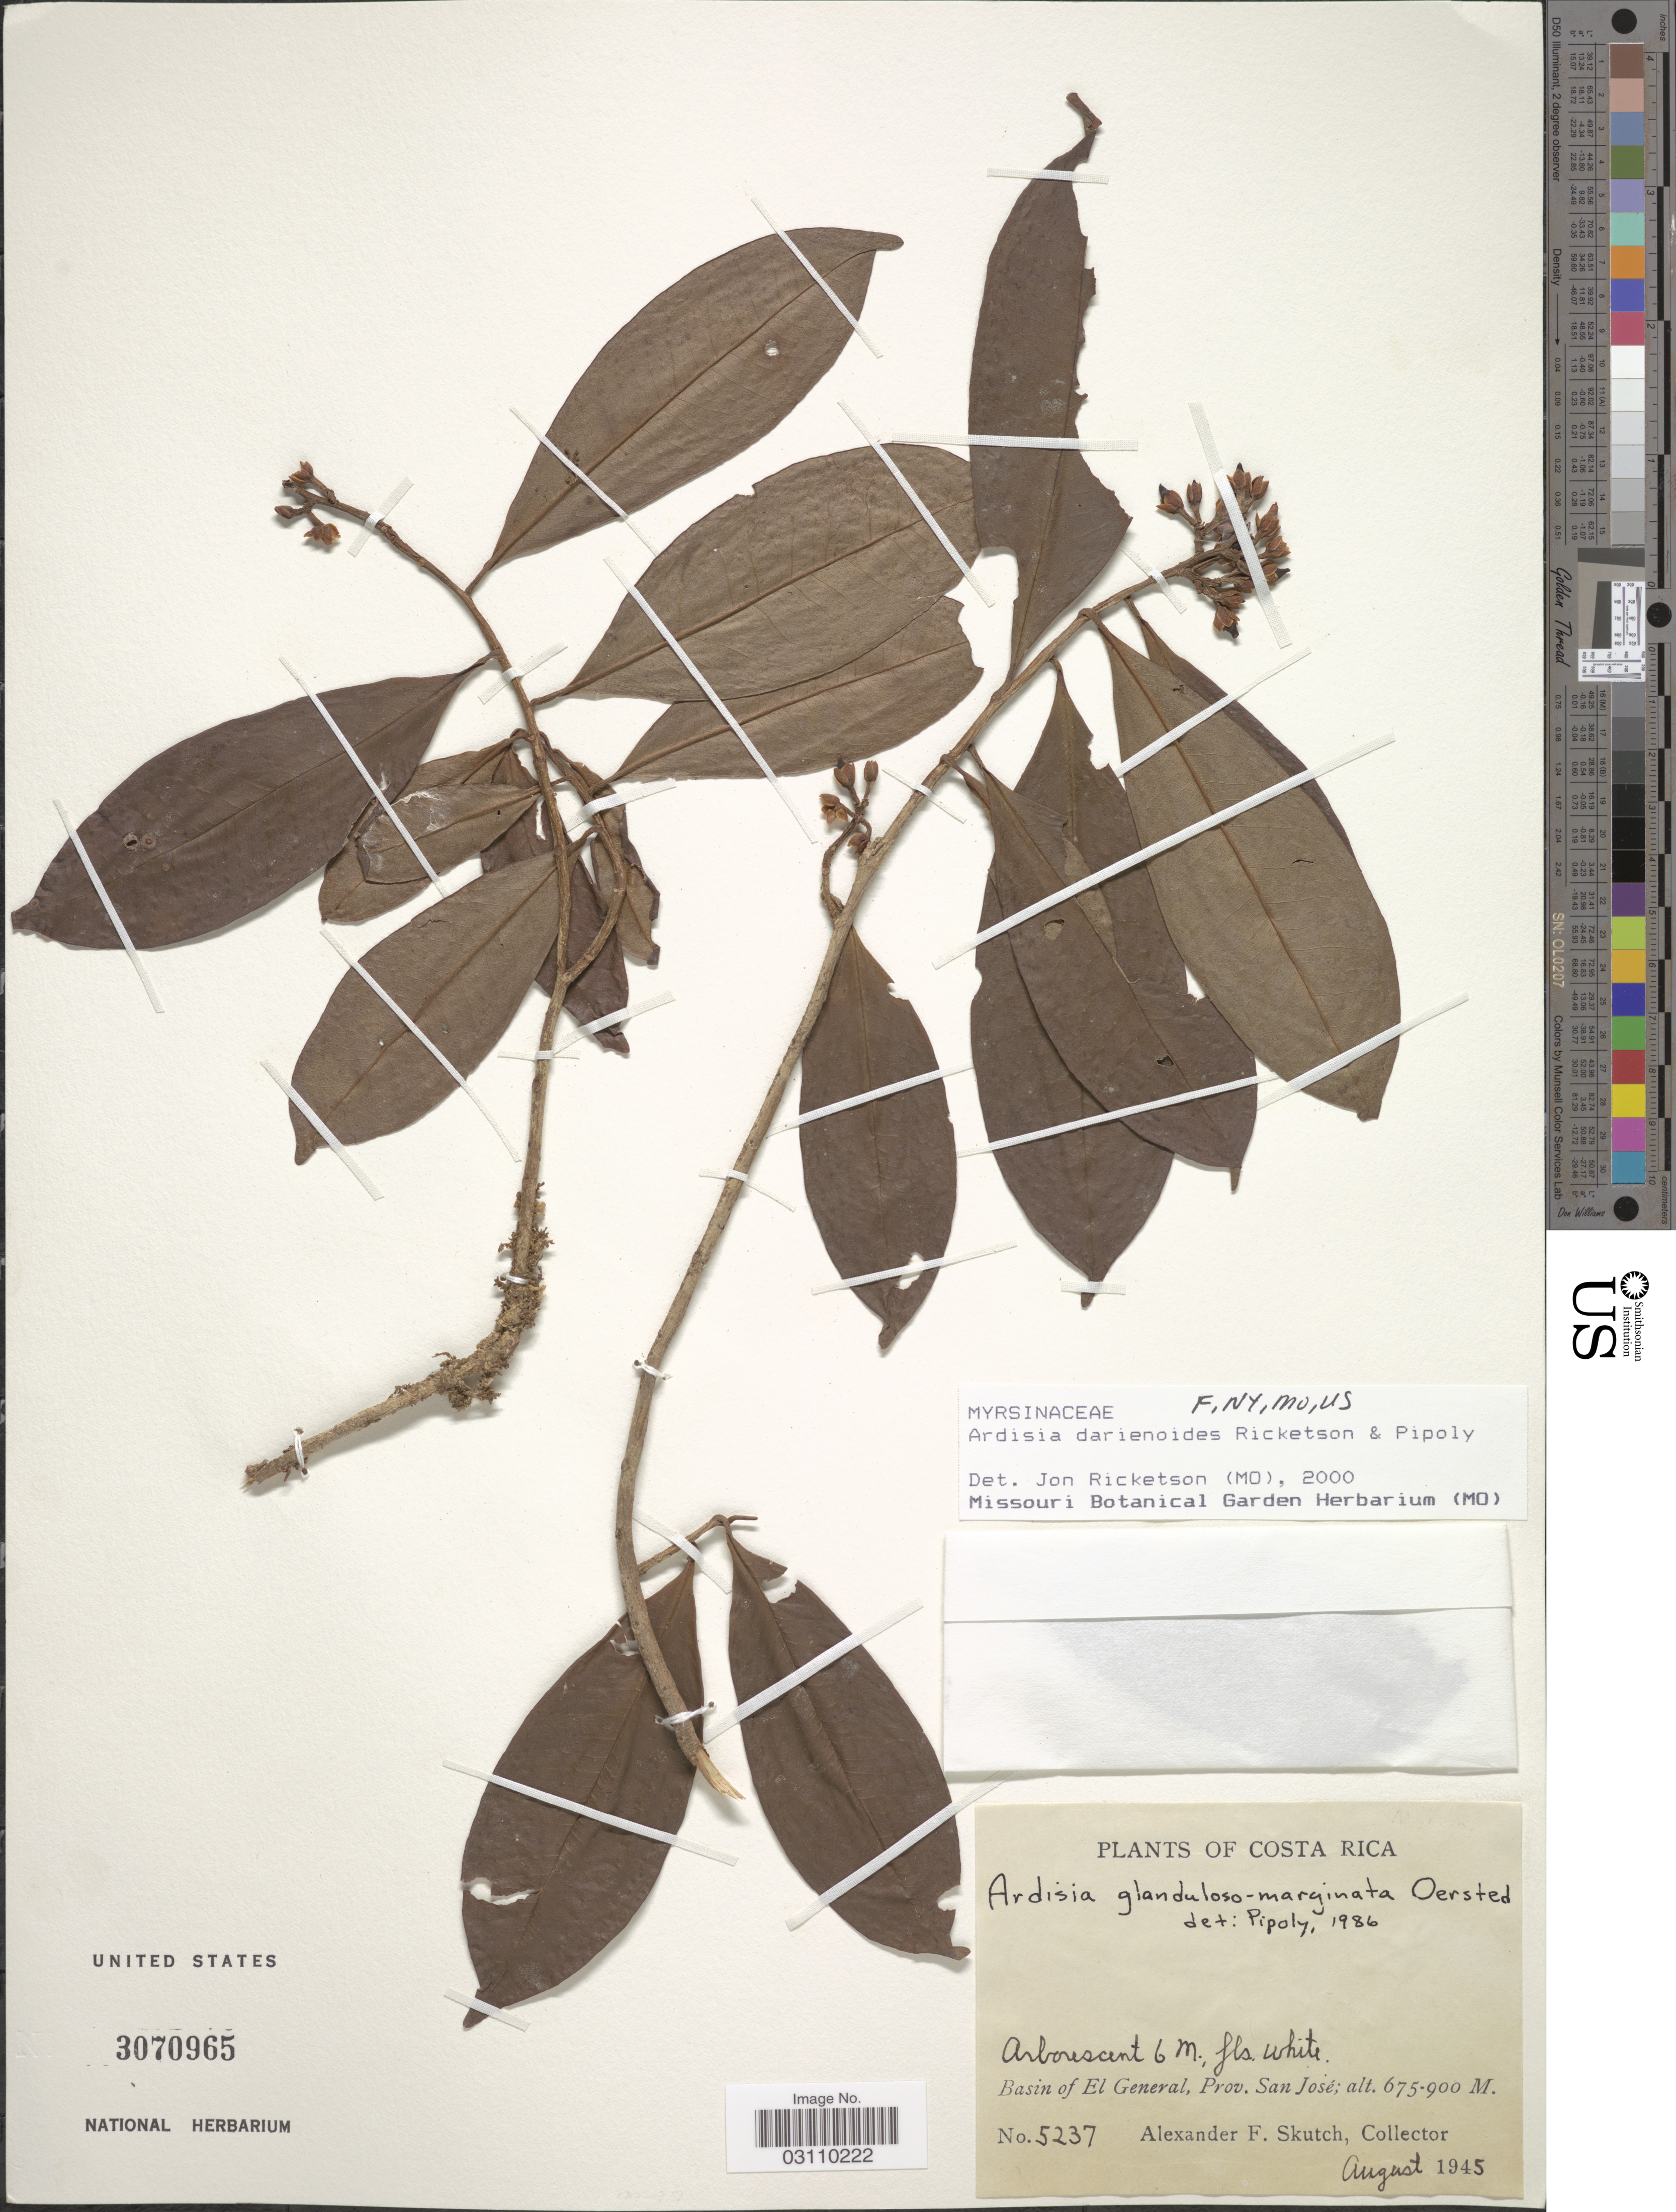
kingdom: Plantae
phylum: Tracheophyta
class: Magnoliopsida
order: Ericales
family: Primulaceae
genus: Ardisia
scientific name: Ardisia darienoides Ricketson & Pipoly sp. nov. ined.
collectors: A. F. Skutch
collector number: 5237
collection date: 1945-08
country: Costa Rica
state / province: San José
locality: Basin of El General.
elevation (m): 675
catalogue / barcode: US 3070965